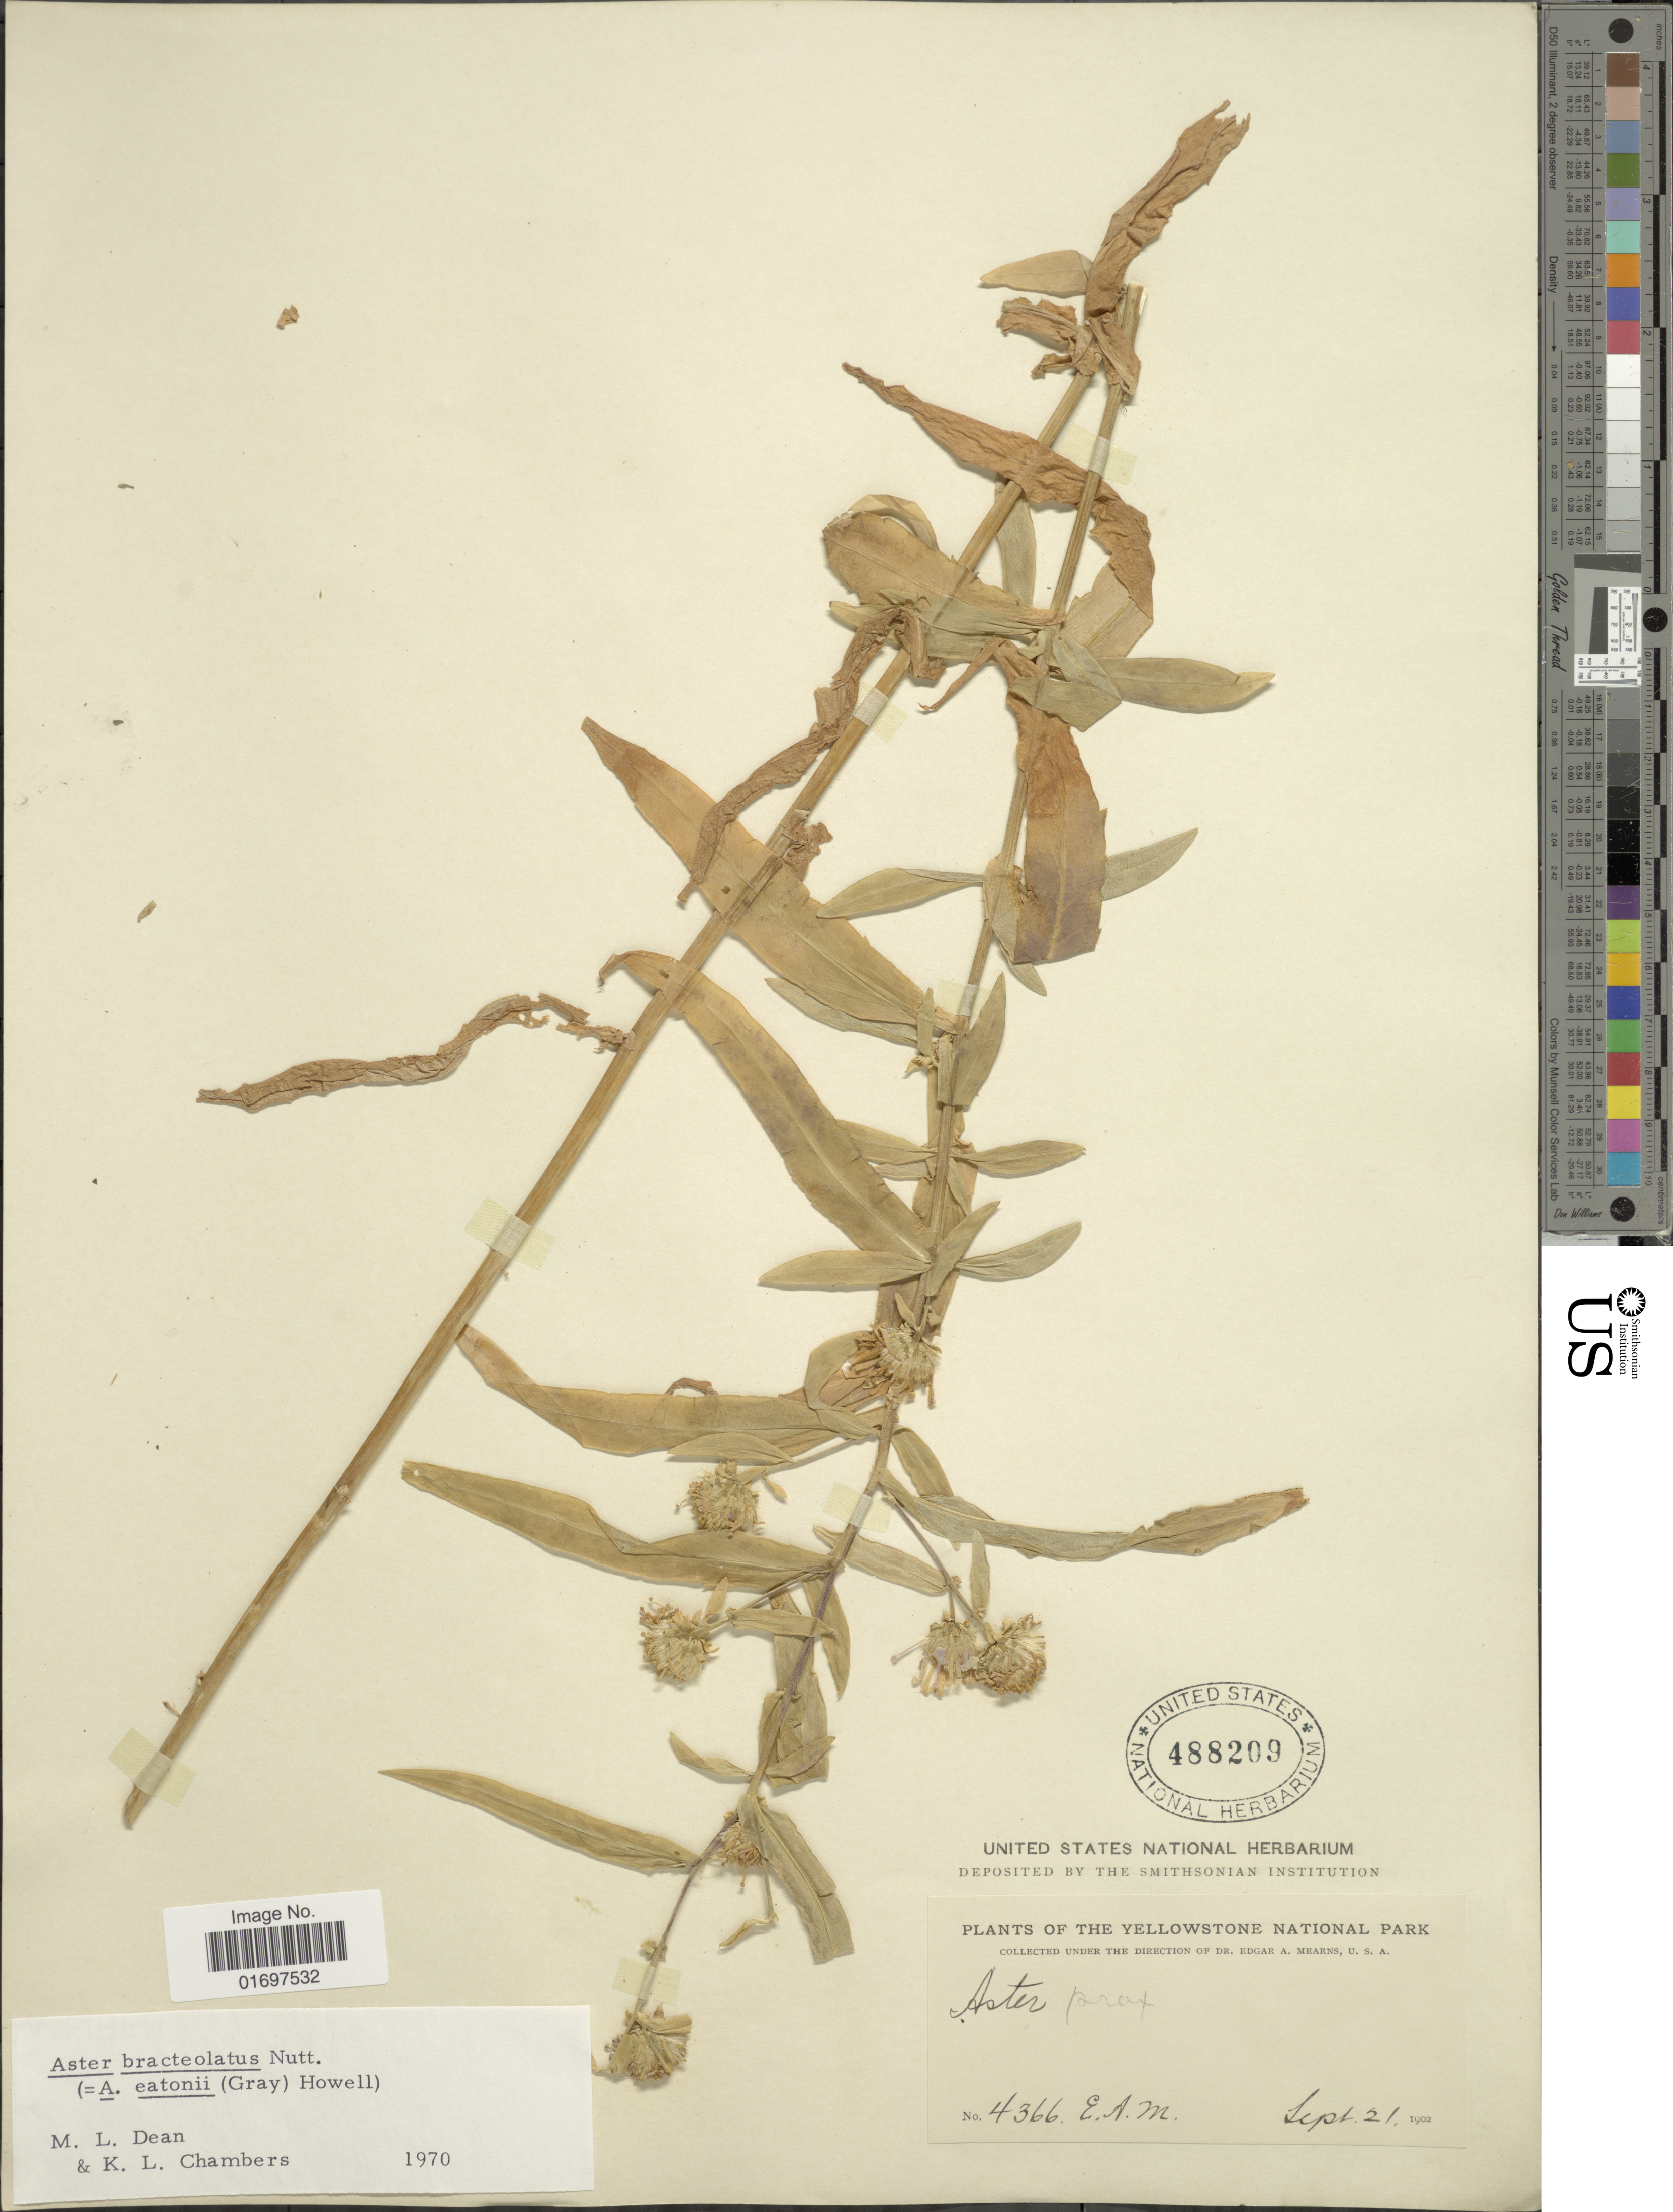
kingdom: Plantae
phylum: Tracheophyta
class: Magnoliopsida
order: Asterales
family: Asteraceae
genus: Symphyotrichum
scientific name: Symphyotrichum bracteolatum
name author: (Nutt.) G.L. Nesom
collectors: E. A. Mearns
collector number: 4366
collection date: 1902-09-21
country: United States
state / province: Wyoming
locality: Yellowstone National Park.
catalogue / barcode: US 488209